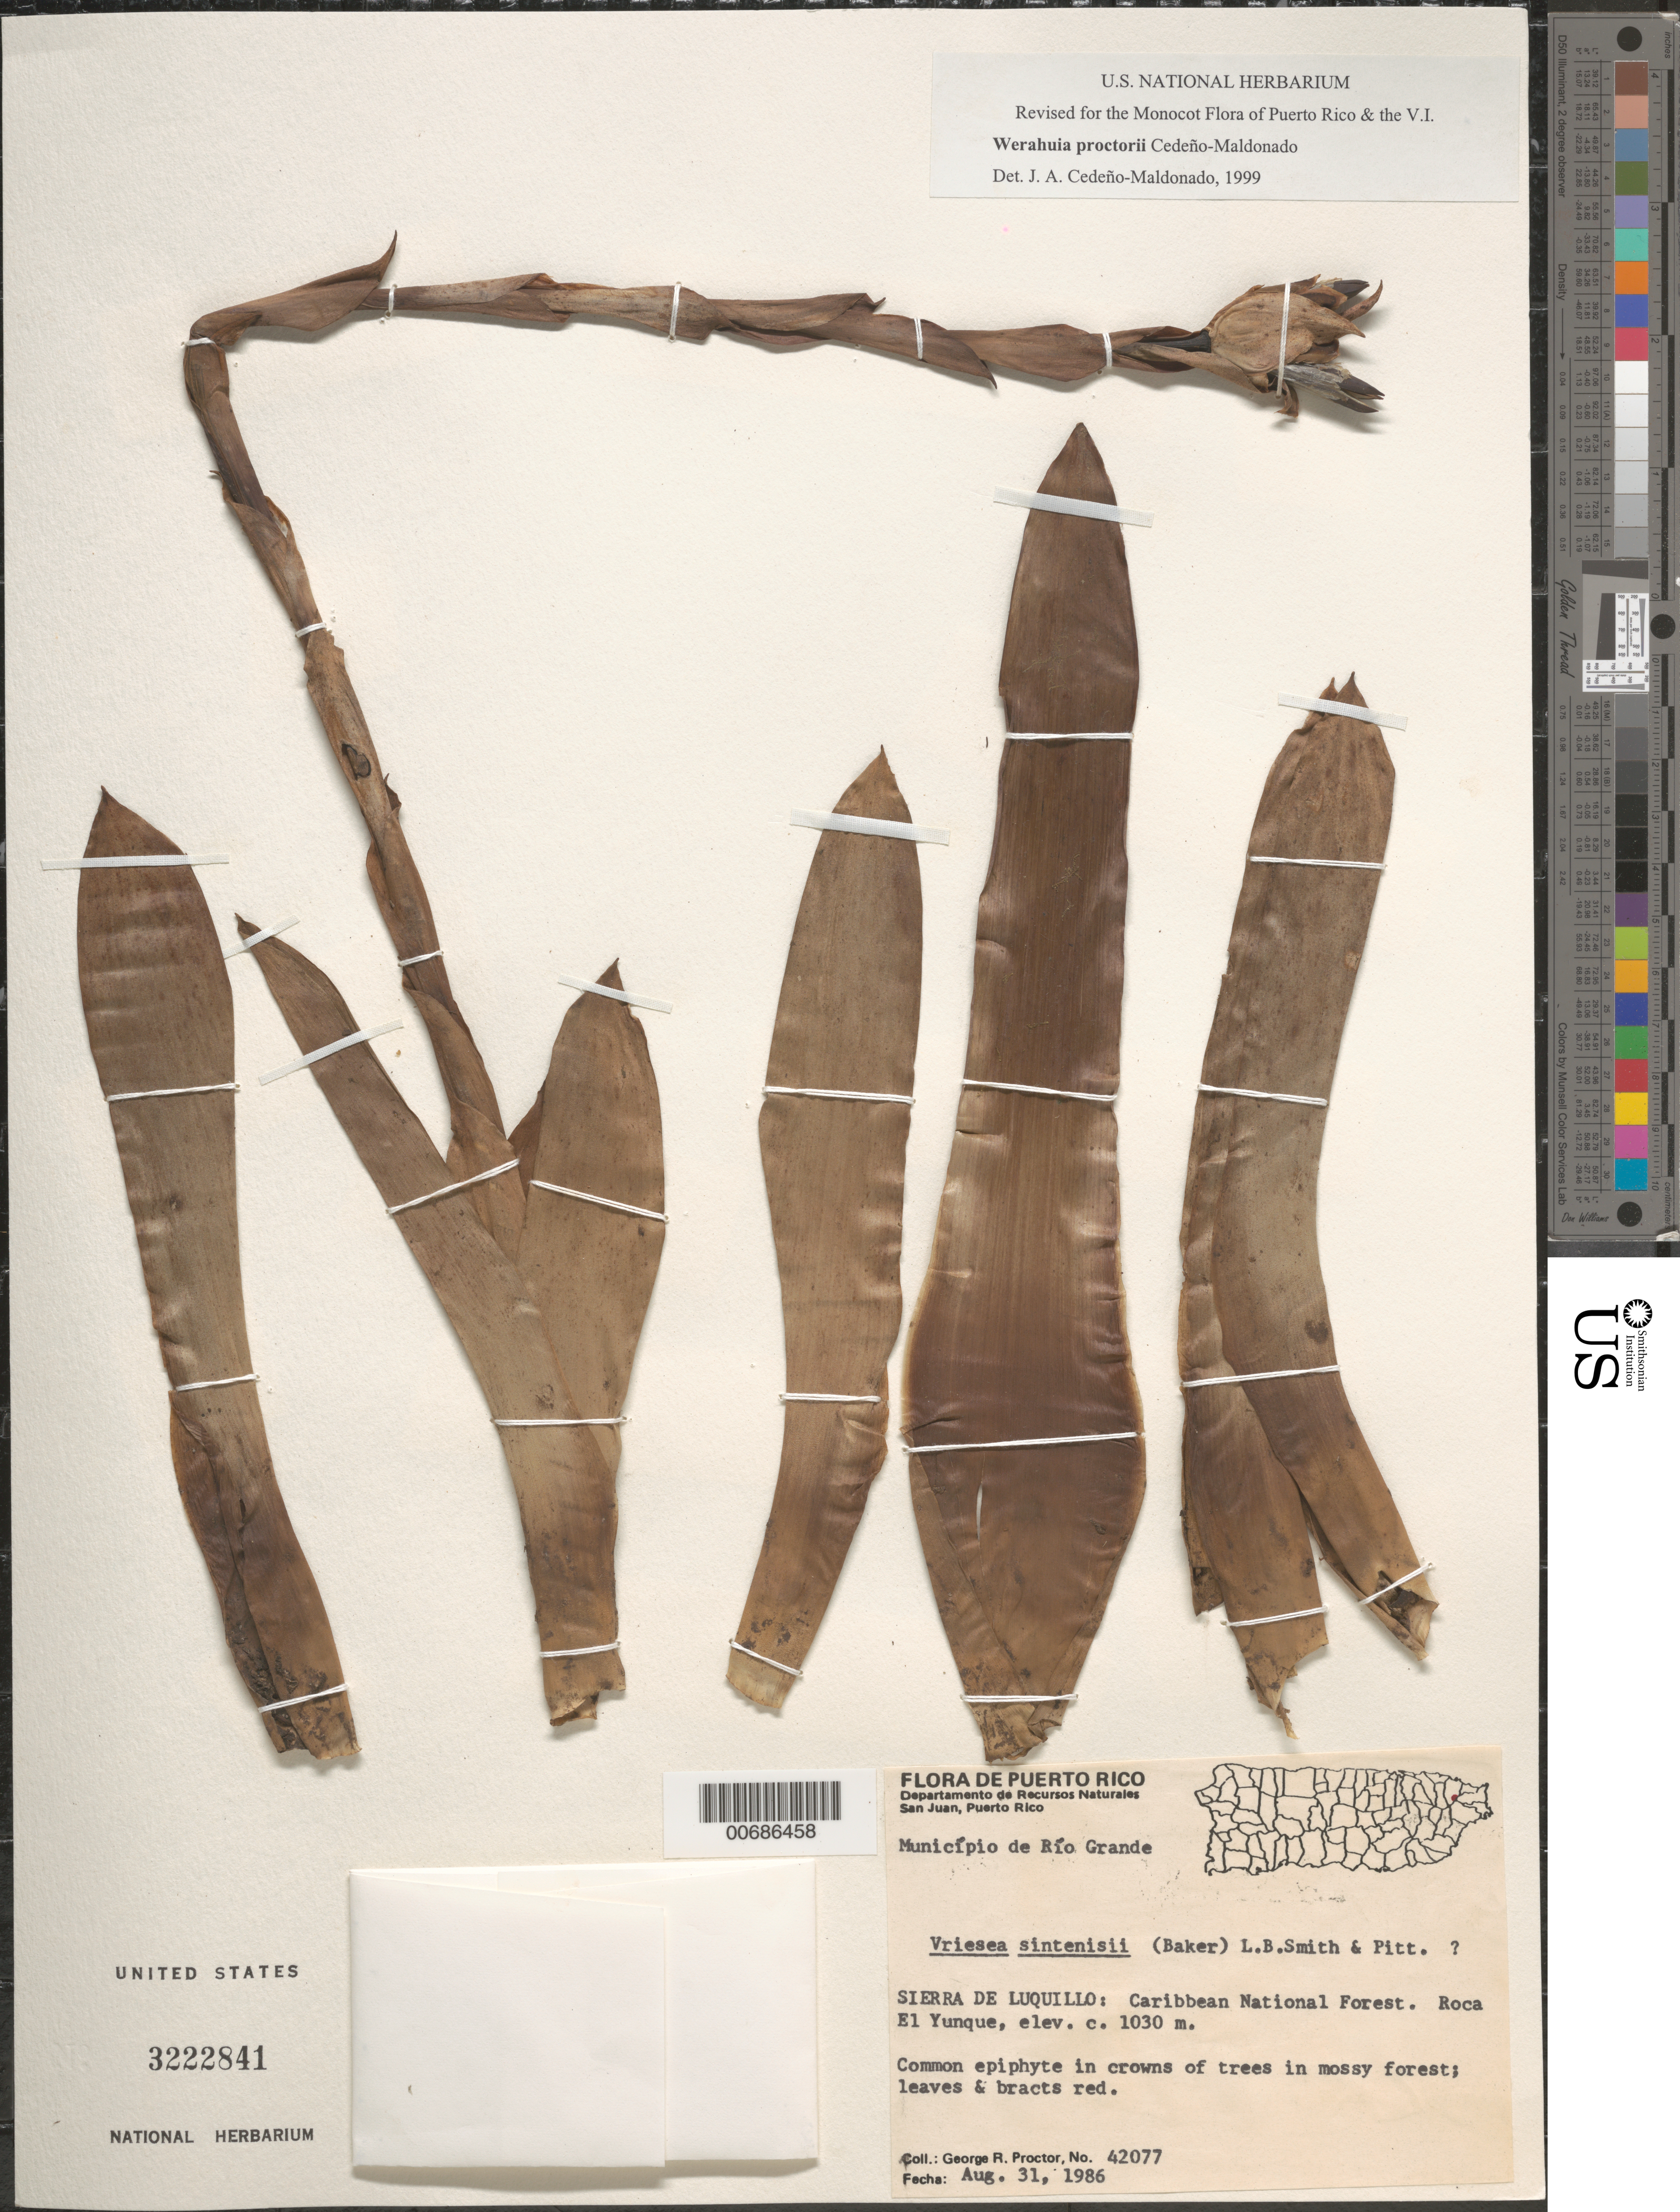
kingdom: Plantae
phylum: Tracheophyta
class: Liliopsida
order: Poales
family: Bromeliaceae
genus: Werauhia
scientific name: Werauhia proctorii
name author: Cedeño-Mald.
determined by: Cedeño-Maldonado, J. A.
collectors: G. R. Proctor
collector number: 42077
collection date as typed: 31 Aug 1986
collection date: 1986-08-31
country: Puerto Rico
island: Greater Antilles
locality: Município de Río Grande; Sierra de Luquillo: Caribbean Natl. Forest. Roca el Yunque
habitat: In crowns of trees in mossy forest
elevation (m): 1030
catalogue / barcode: US 3222841